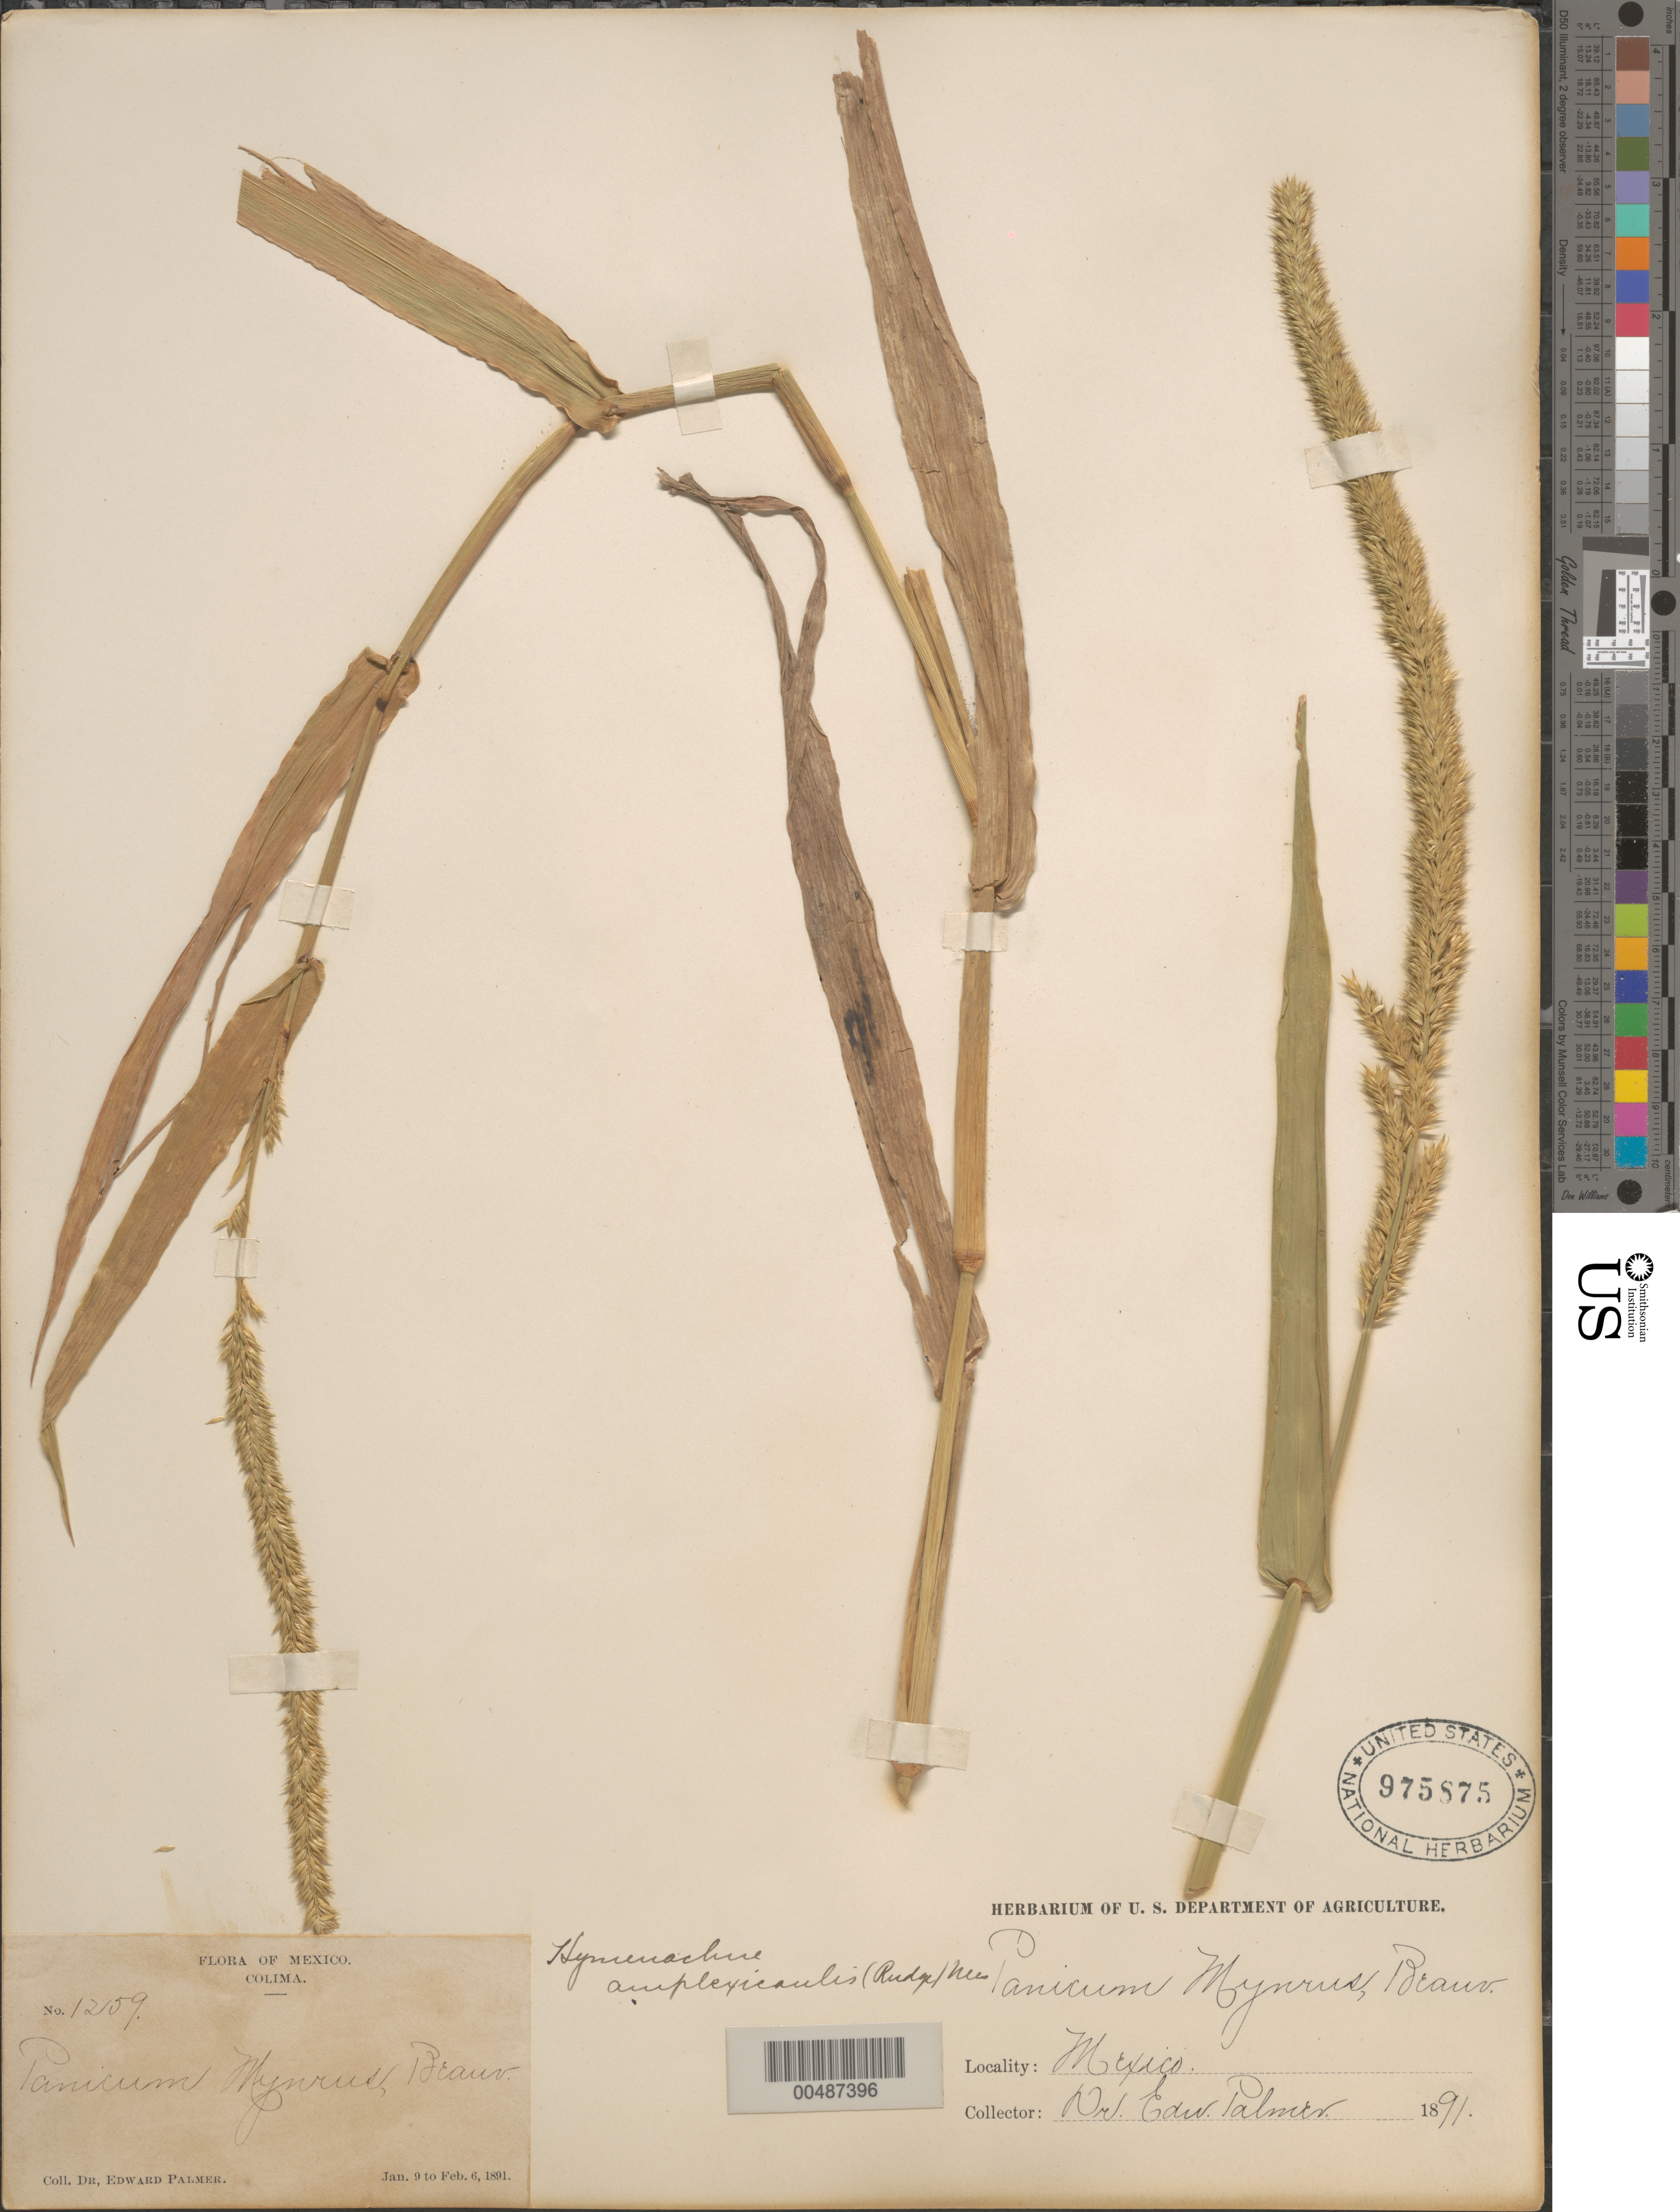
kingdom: Plantae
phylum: Tracheophyta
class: Liliopsida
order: Poales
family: Poaceae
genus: Hymenachne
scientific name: Hymenachne amplexicaulis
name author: (Rudge) Nees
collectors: E. Palmer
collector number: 12159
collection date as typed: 9 Jan 1891 to 6 Feb 1891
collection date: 1891-01-09/1891-02-06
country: Mexico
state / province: Colima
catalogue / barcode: US 975875